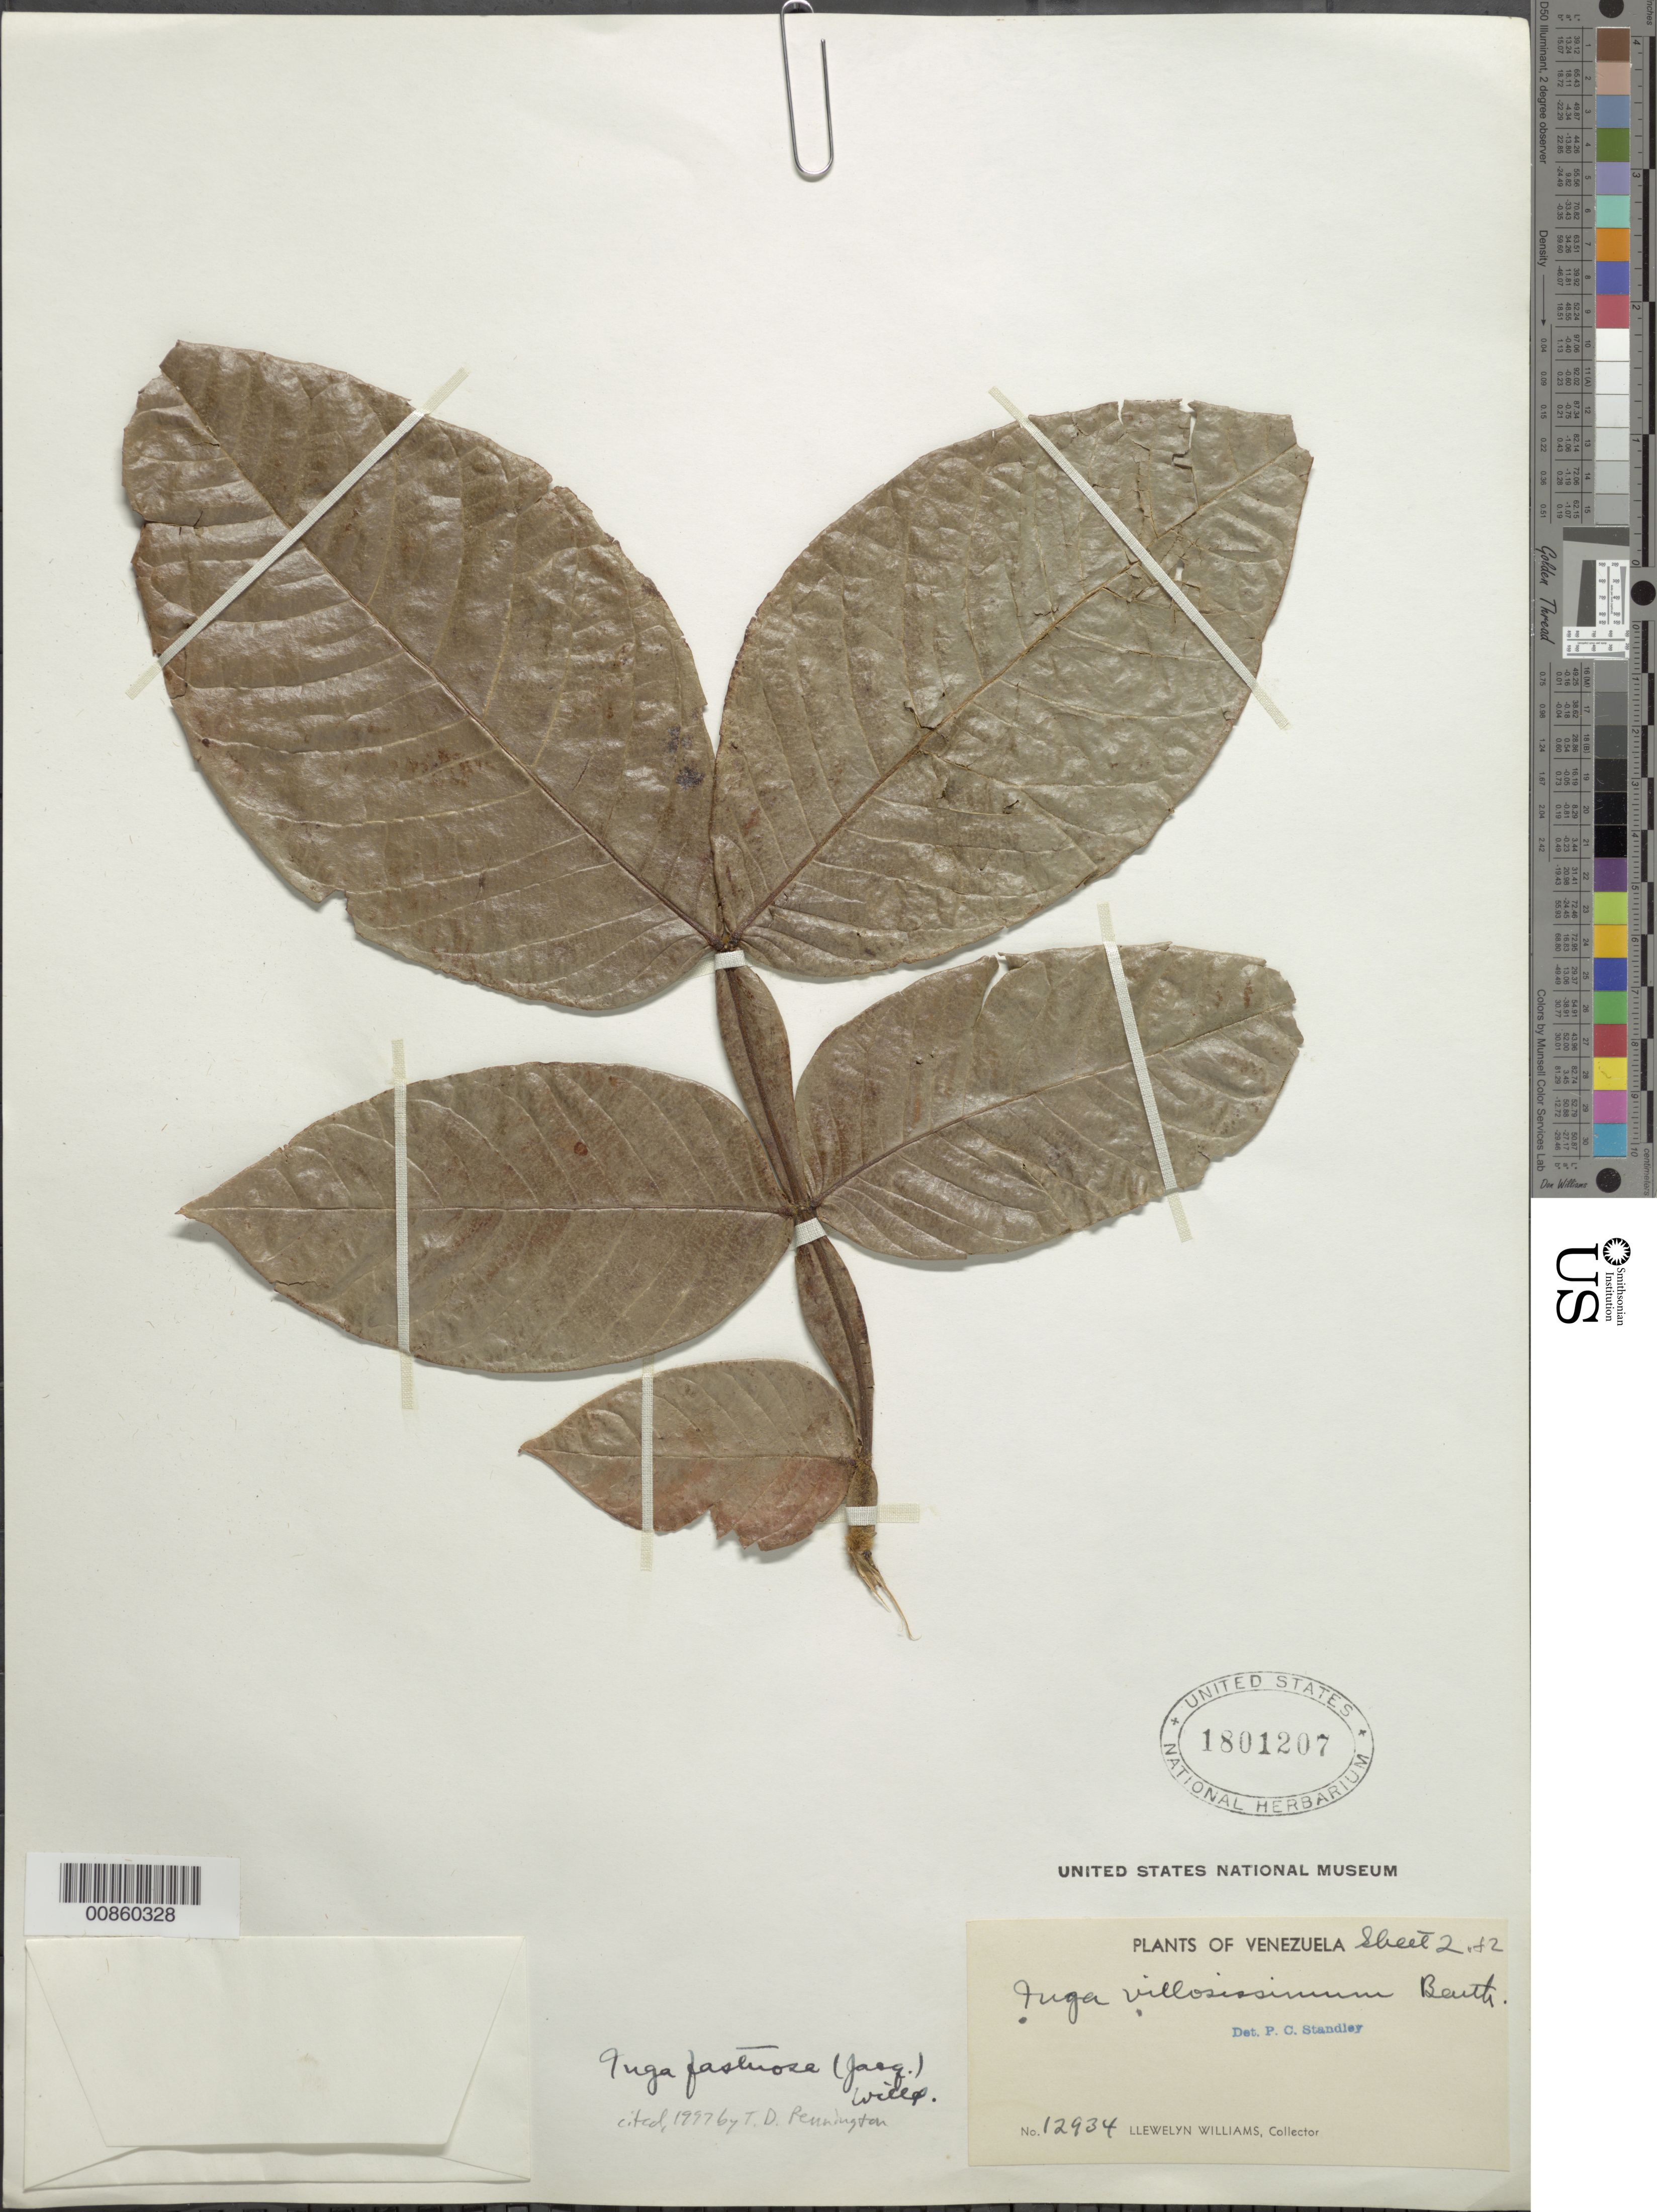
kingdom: Plantae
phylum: Tracheophyta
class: Magnoliopsida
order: Fabales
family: Fabaceae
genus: Inga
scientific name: Inga fastuosa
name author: (Jacq.) Willd.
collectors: Ll. Williams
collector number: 12934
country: Venezuela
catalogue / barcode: US 1801207